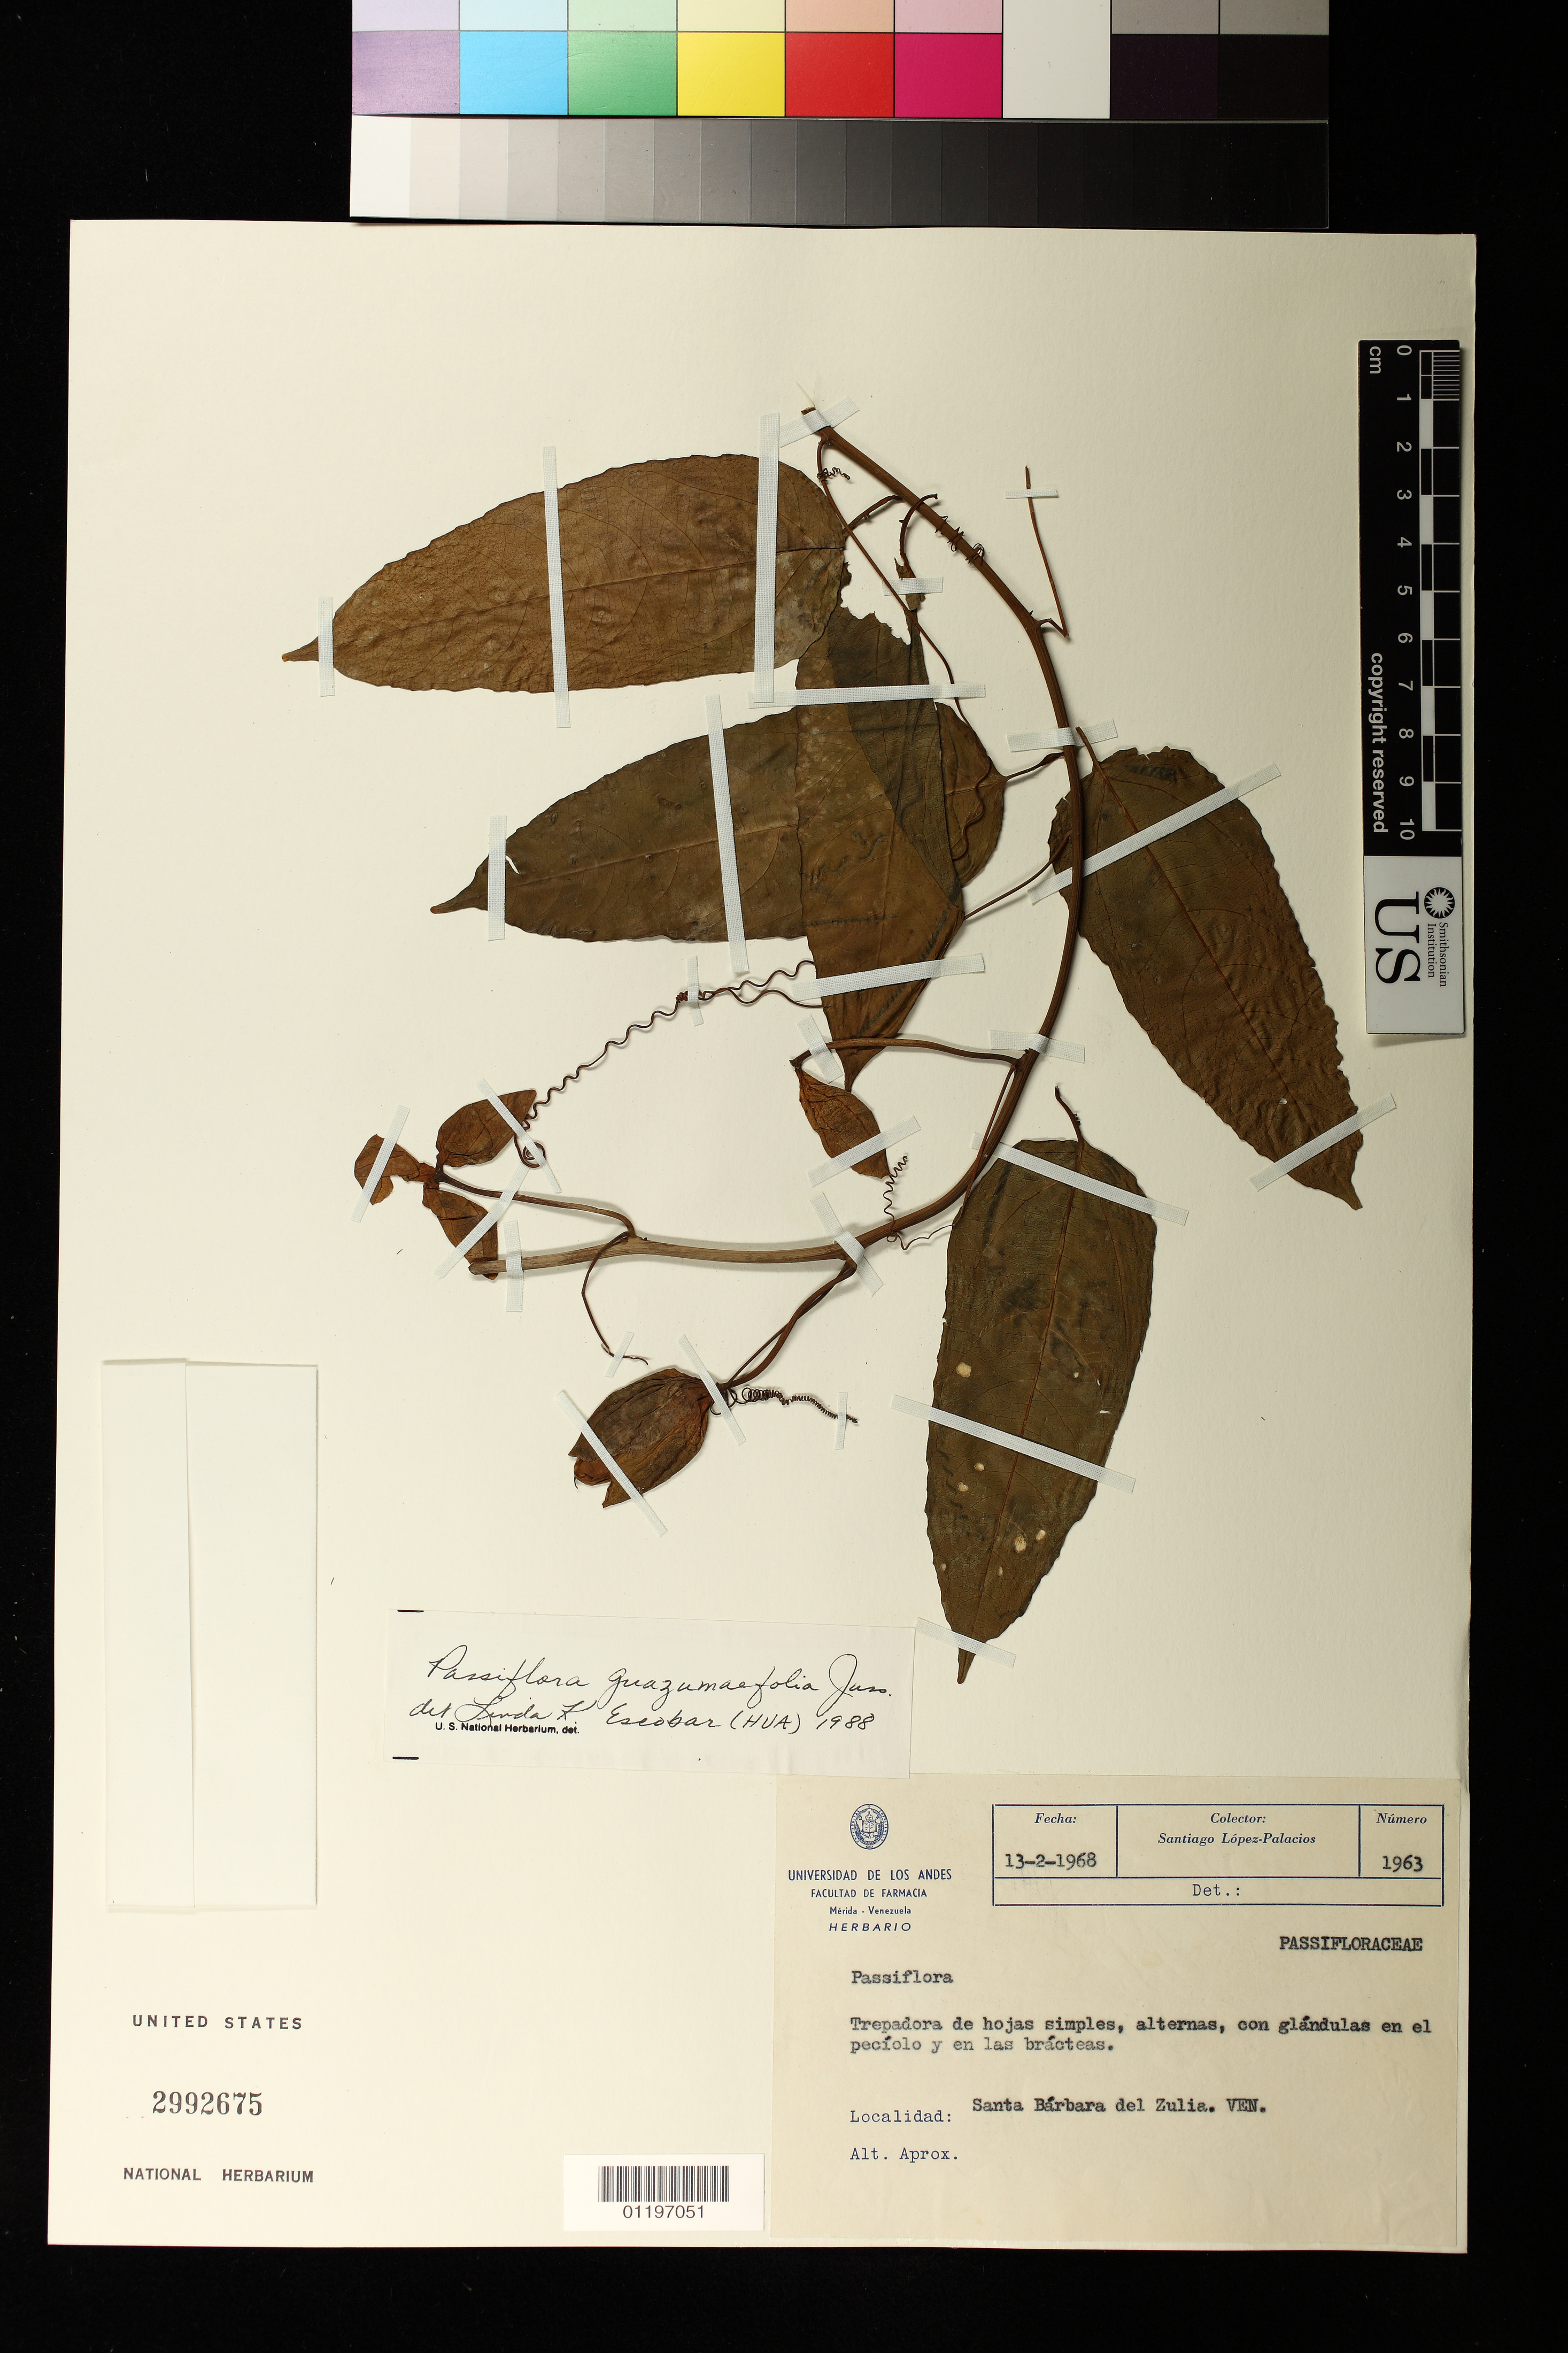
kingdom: Plantae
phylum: Tracheophyta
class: Magnoliopsida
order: Malpighiales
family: Passifloraceae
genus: Passiflora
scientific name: Passiflora guazumifolia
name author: Juss.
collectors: S. López-Palacios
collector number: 1963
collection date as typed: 13 Feb 1968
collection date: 1968-02-13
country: Venezuela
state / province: Zulia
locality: Santa Bárbara del Zulia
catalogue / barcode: US 2992675